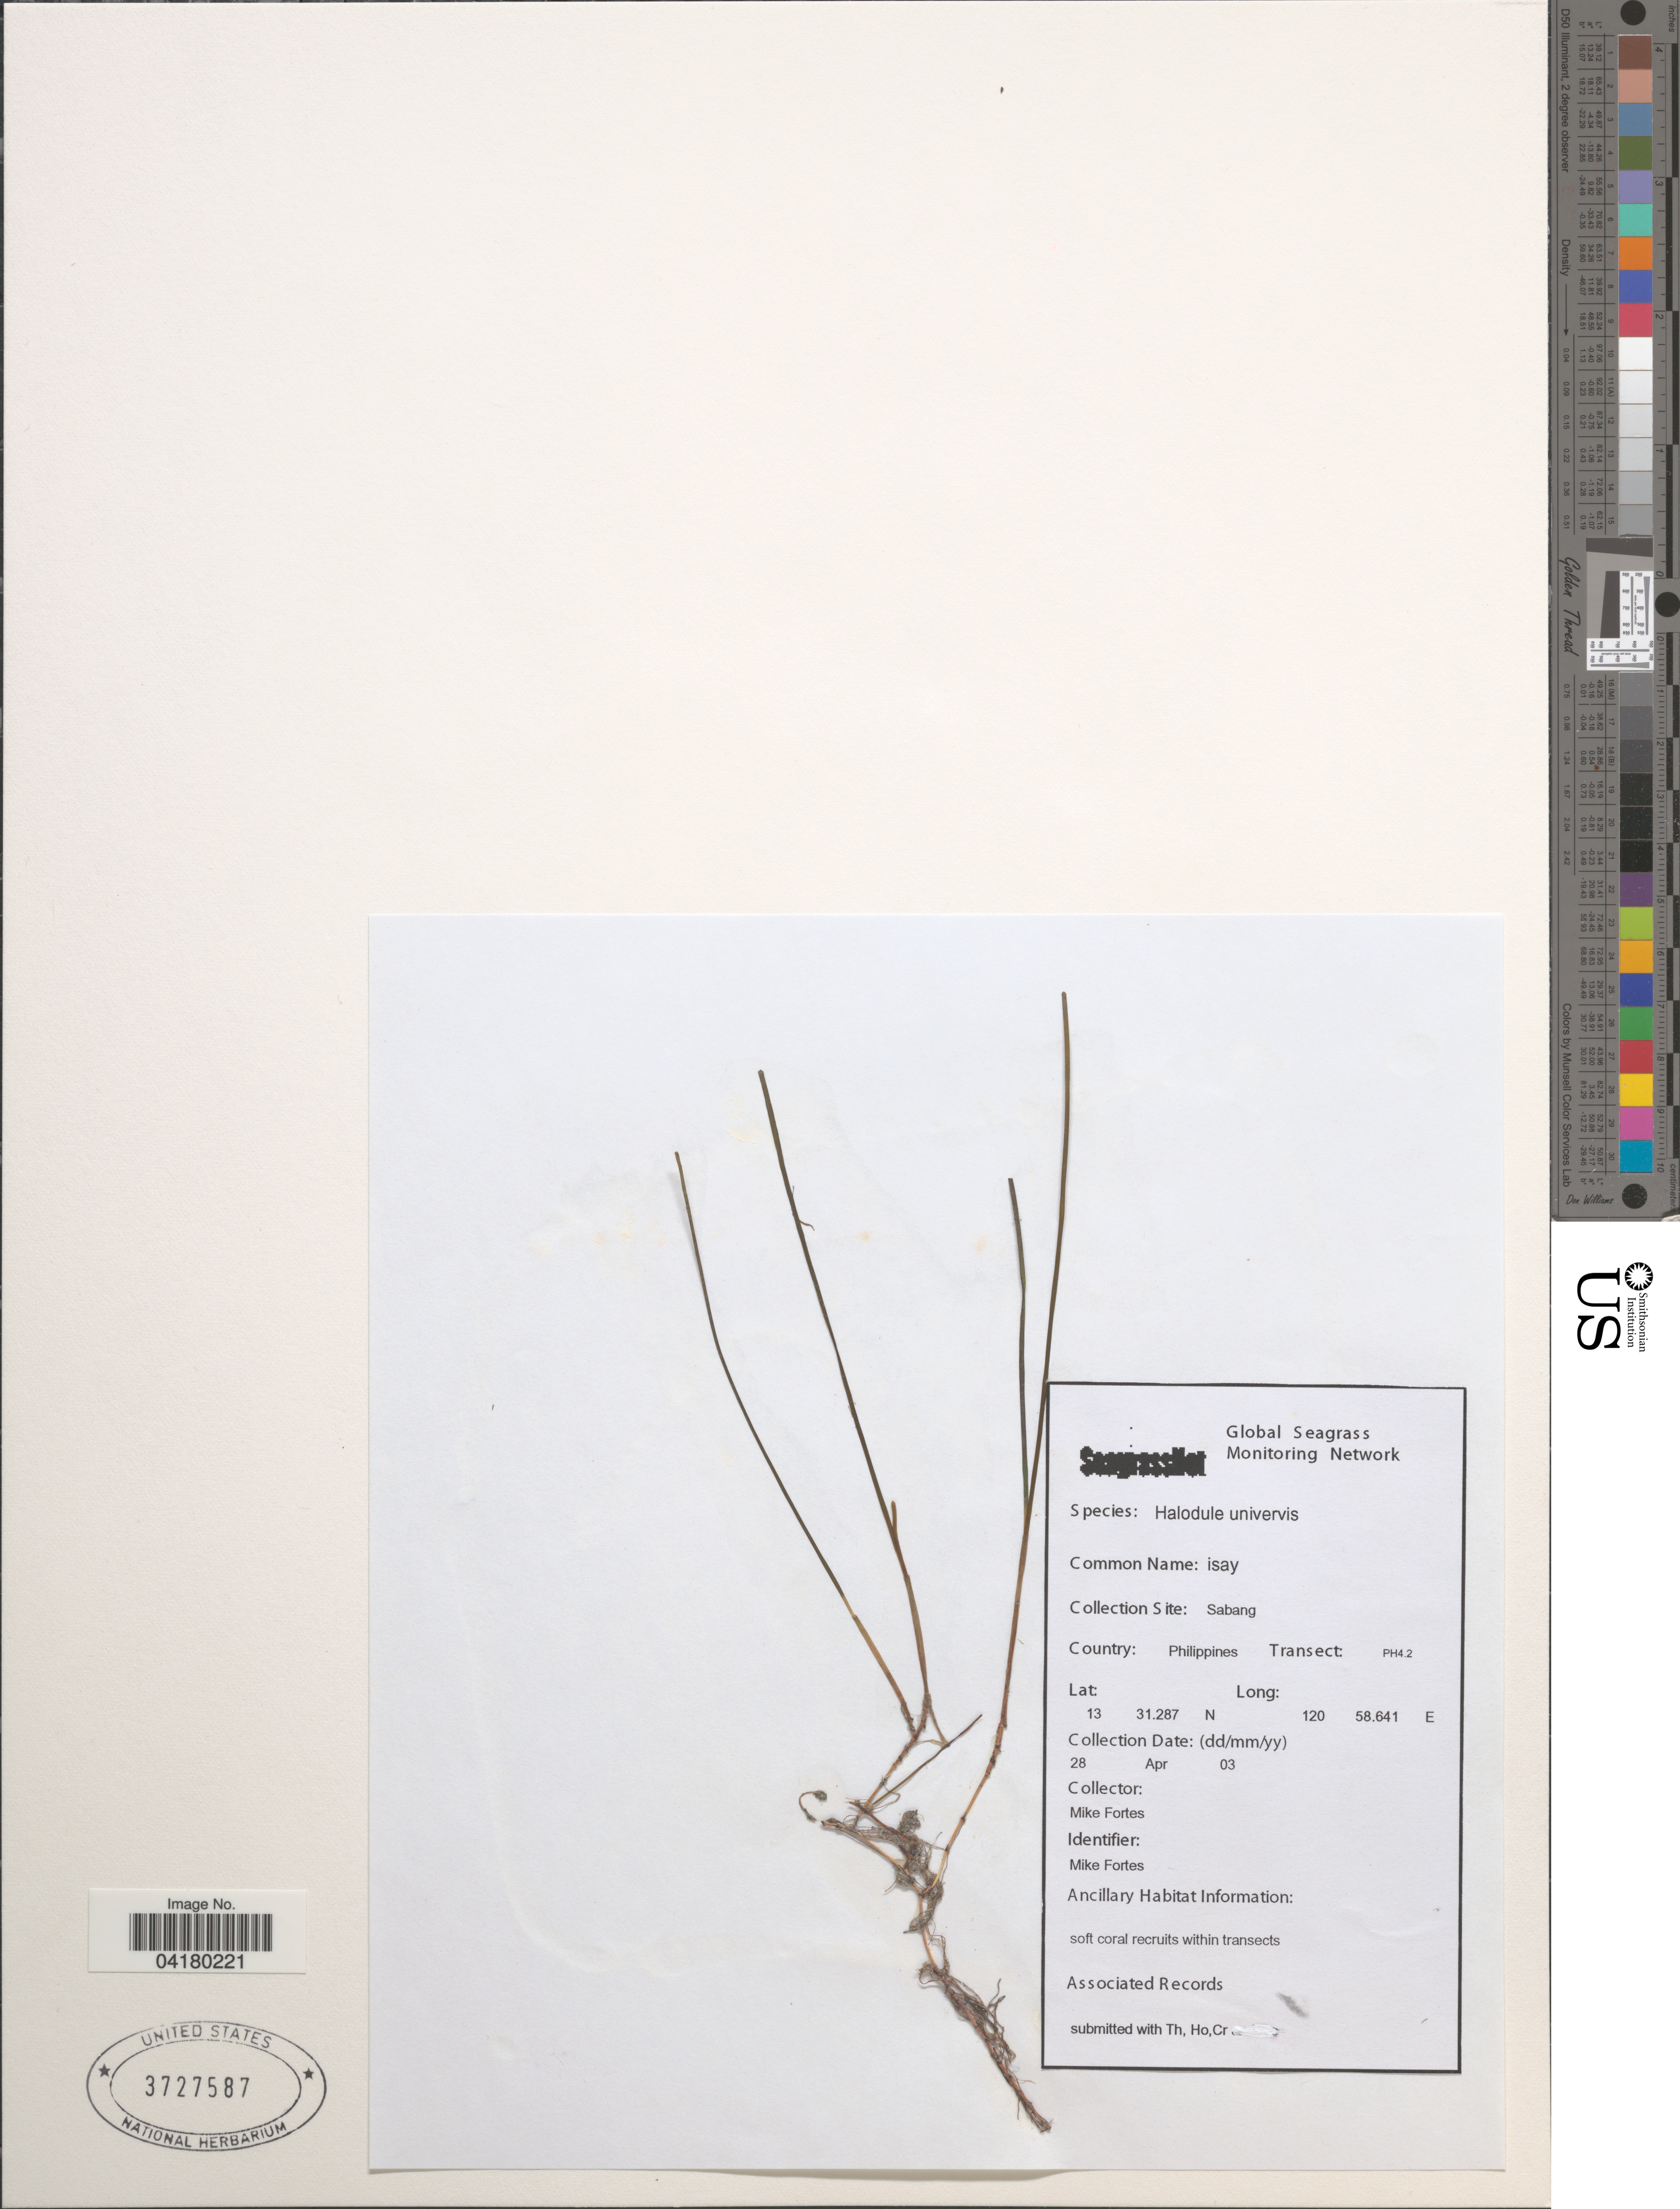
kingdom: Plantae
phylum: Tracheophyta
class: Liliopsida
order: Alismatales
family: Cymodoceaceae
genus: Halodule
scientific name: Halodule uninervis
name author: (Forssk.) Asch.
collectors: M. Fortes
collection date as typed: Transcribed d/m/y: 28/4/3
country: Philippines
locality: Sabang. Transect: PH4.2.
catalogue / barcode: US 3727587